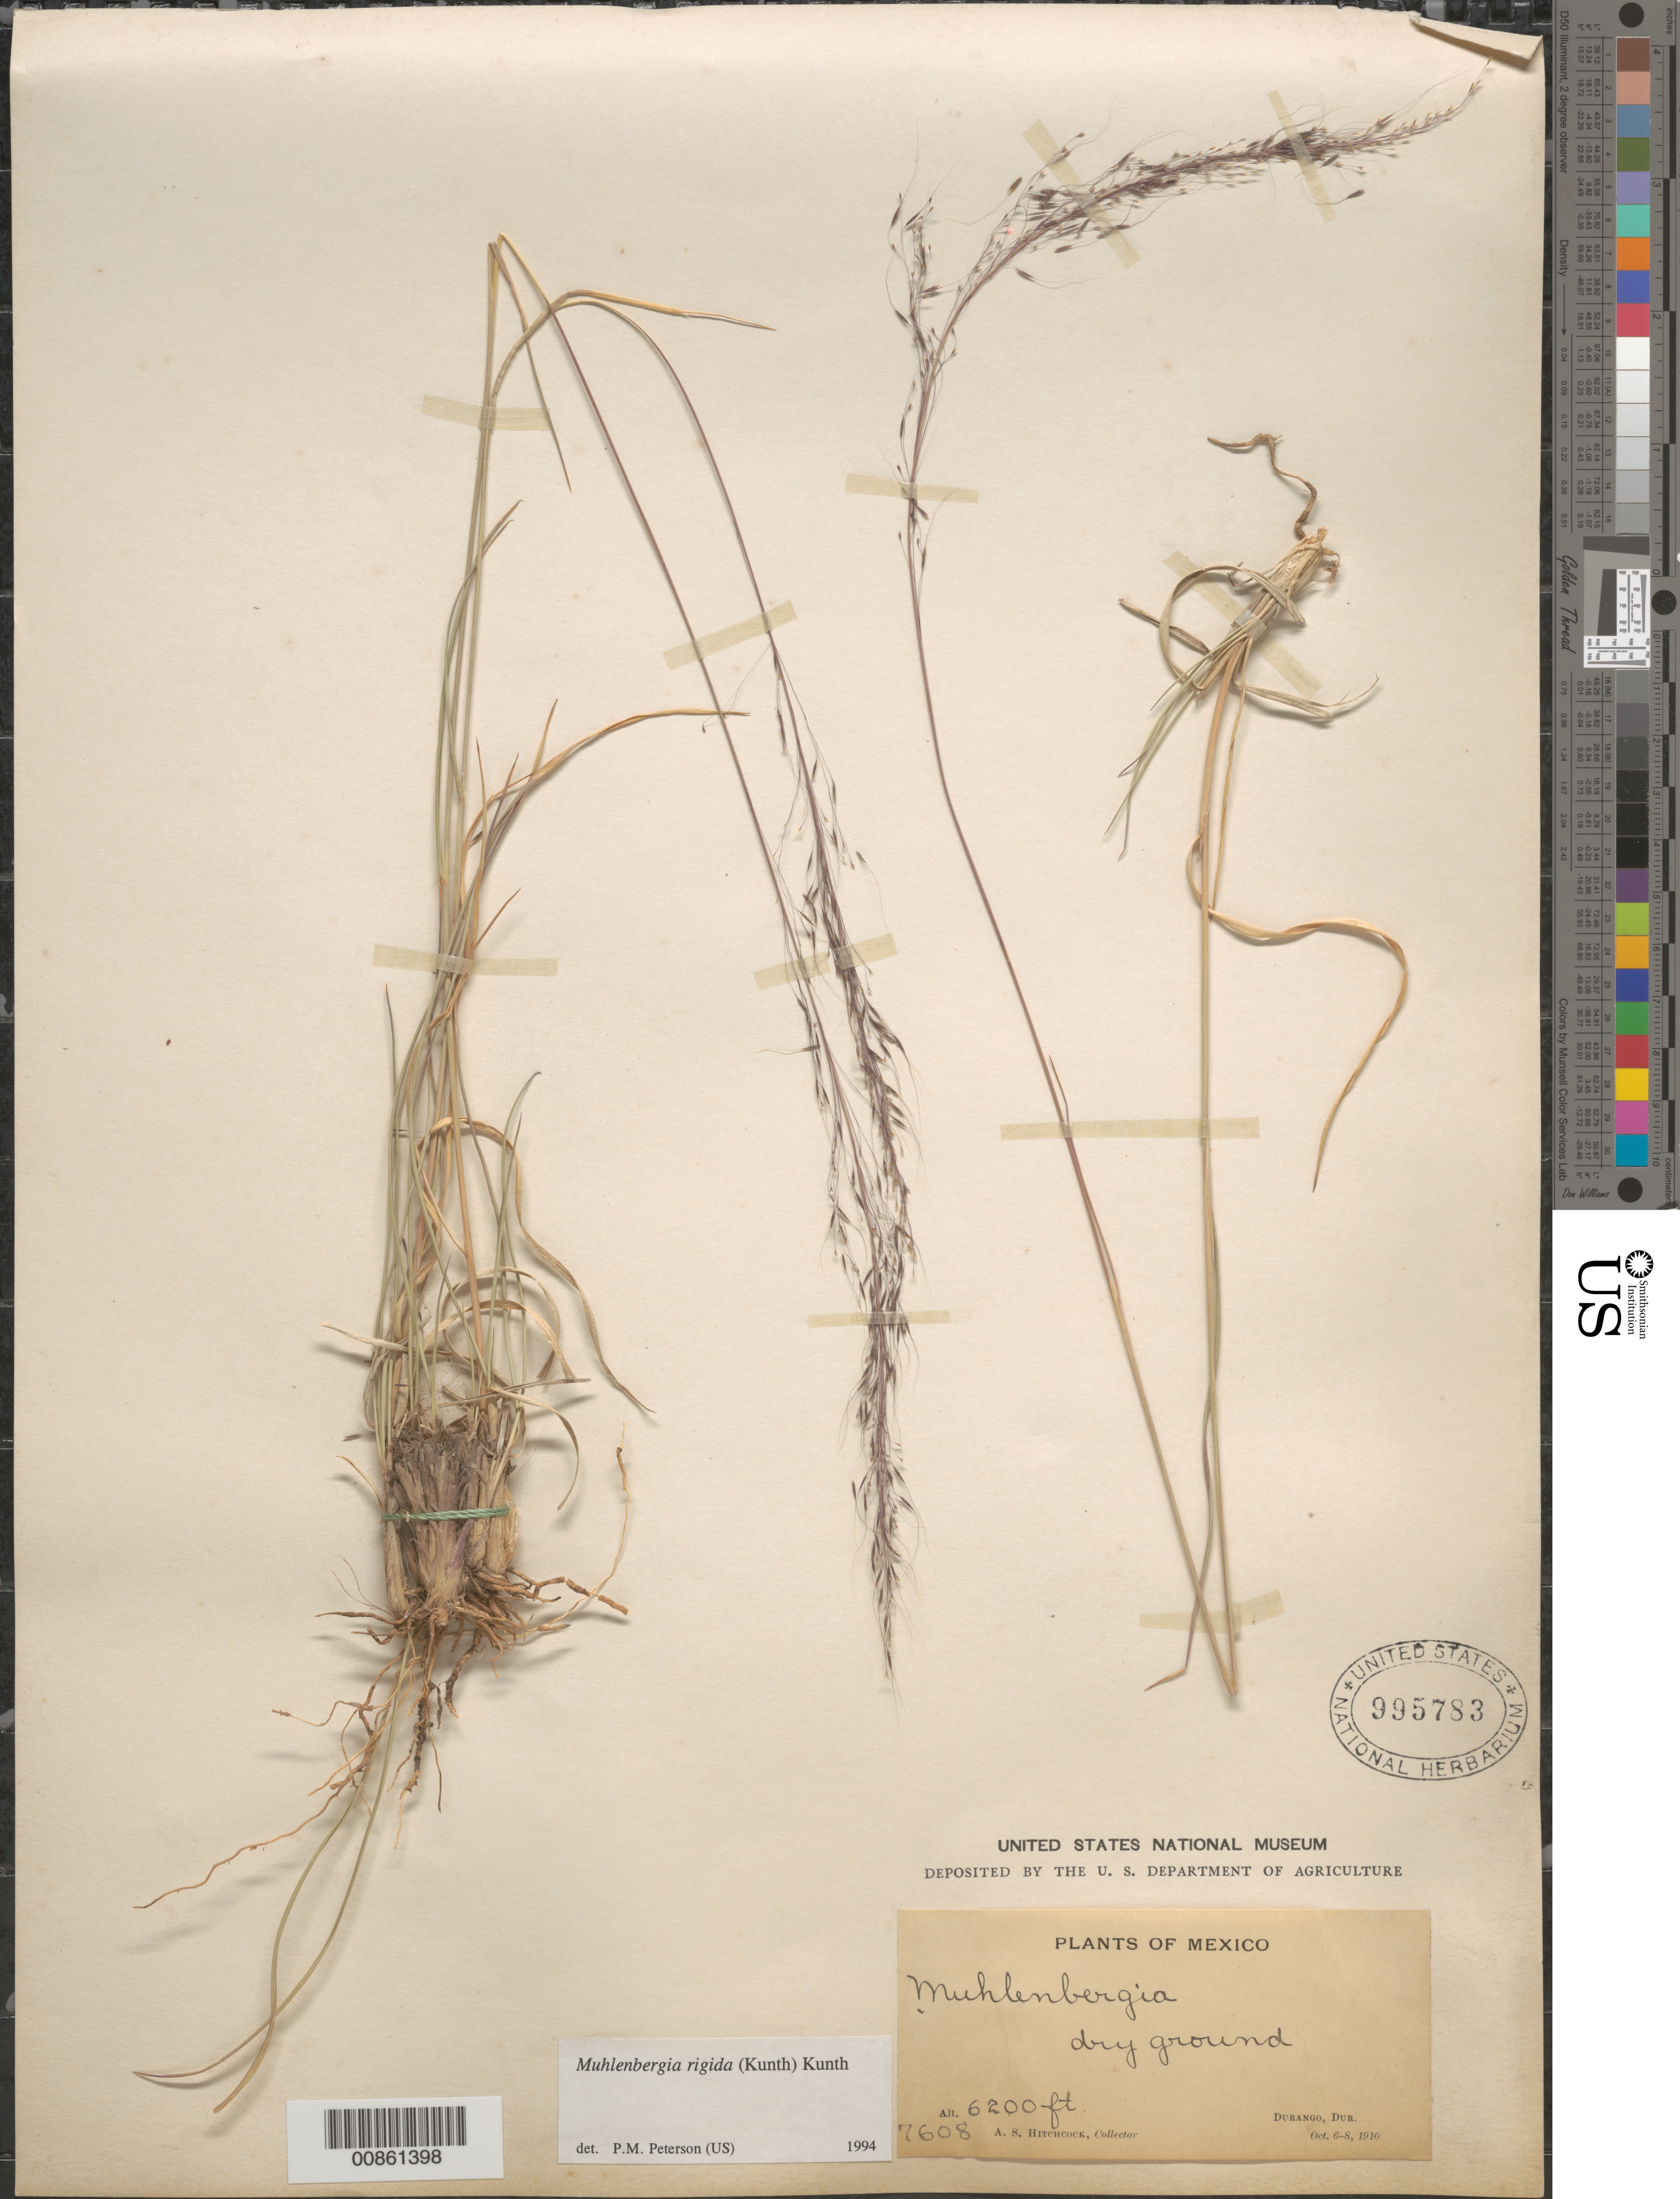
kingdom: Plantae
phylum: Tracheophyta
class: Liliopsida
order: Poales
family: Poaceae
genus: Muhlenbergia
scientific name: Muhlenbergia rigida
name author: (Kunth) Kunth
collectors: A. S. Hitchcock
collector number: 7608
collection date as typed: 06 Oct 1910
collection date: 1910-10-06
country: Mexico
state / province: Durango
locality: Durango, Dgo.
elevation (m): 1890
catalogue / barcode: US 995783